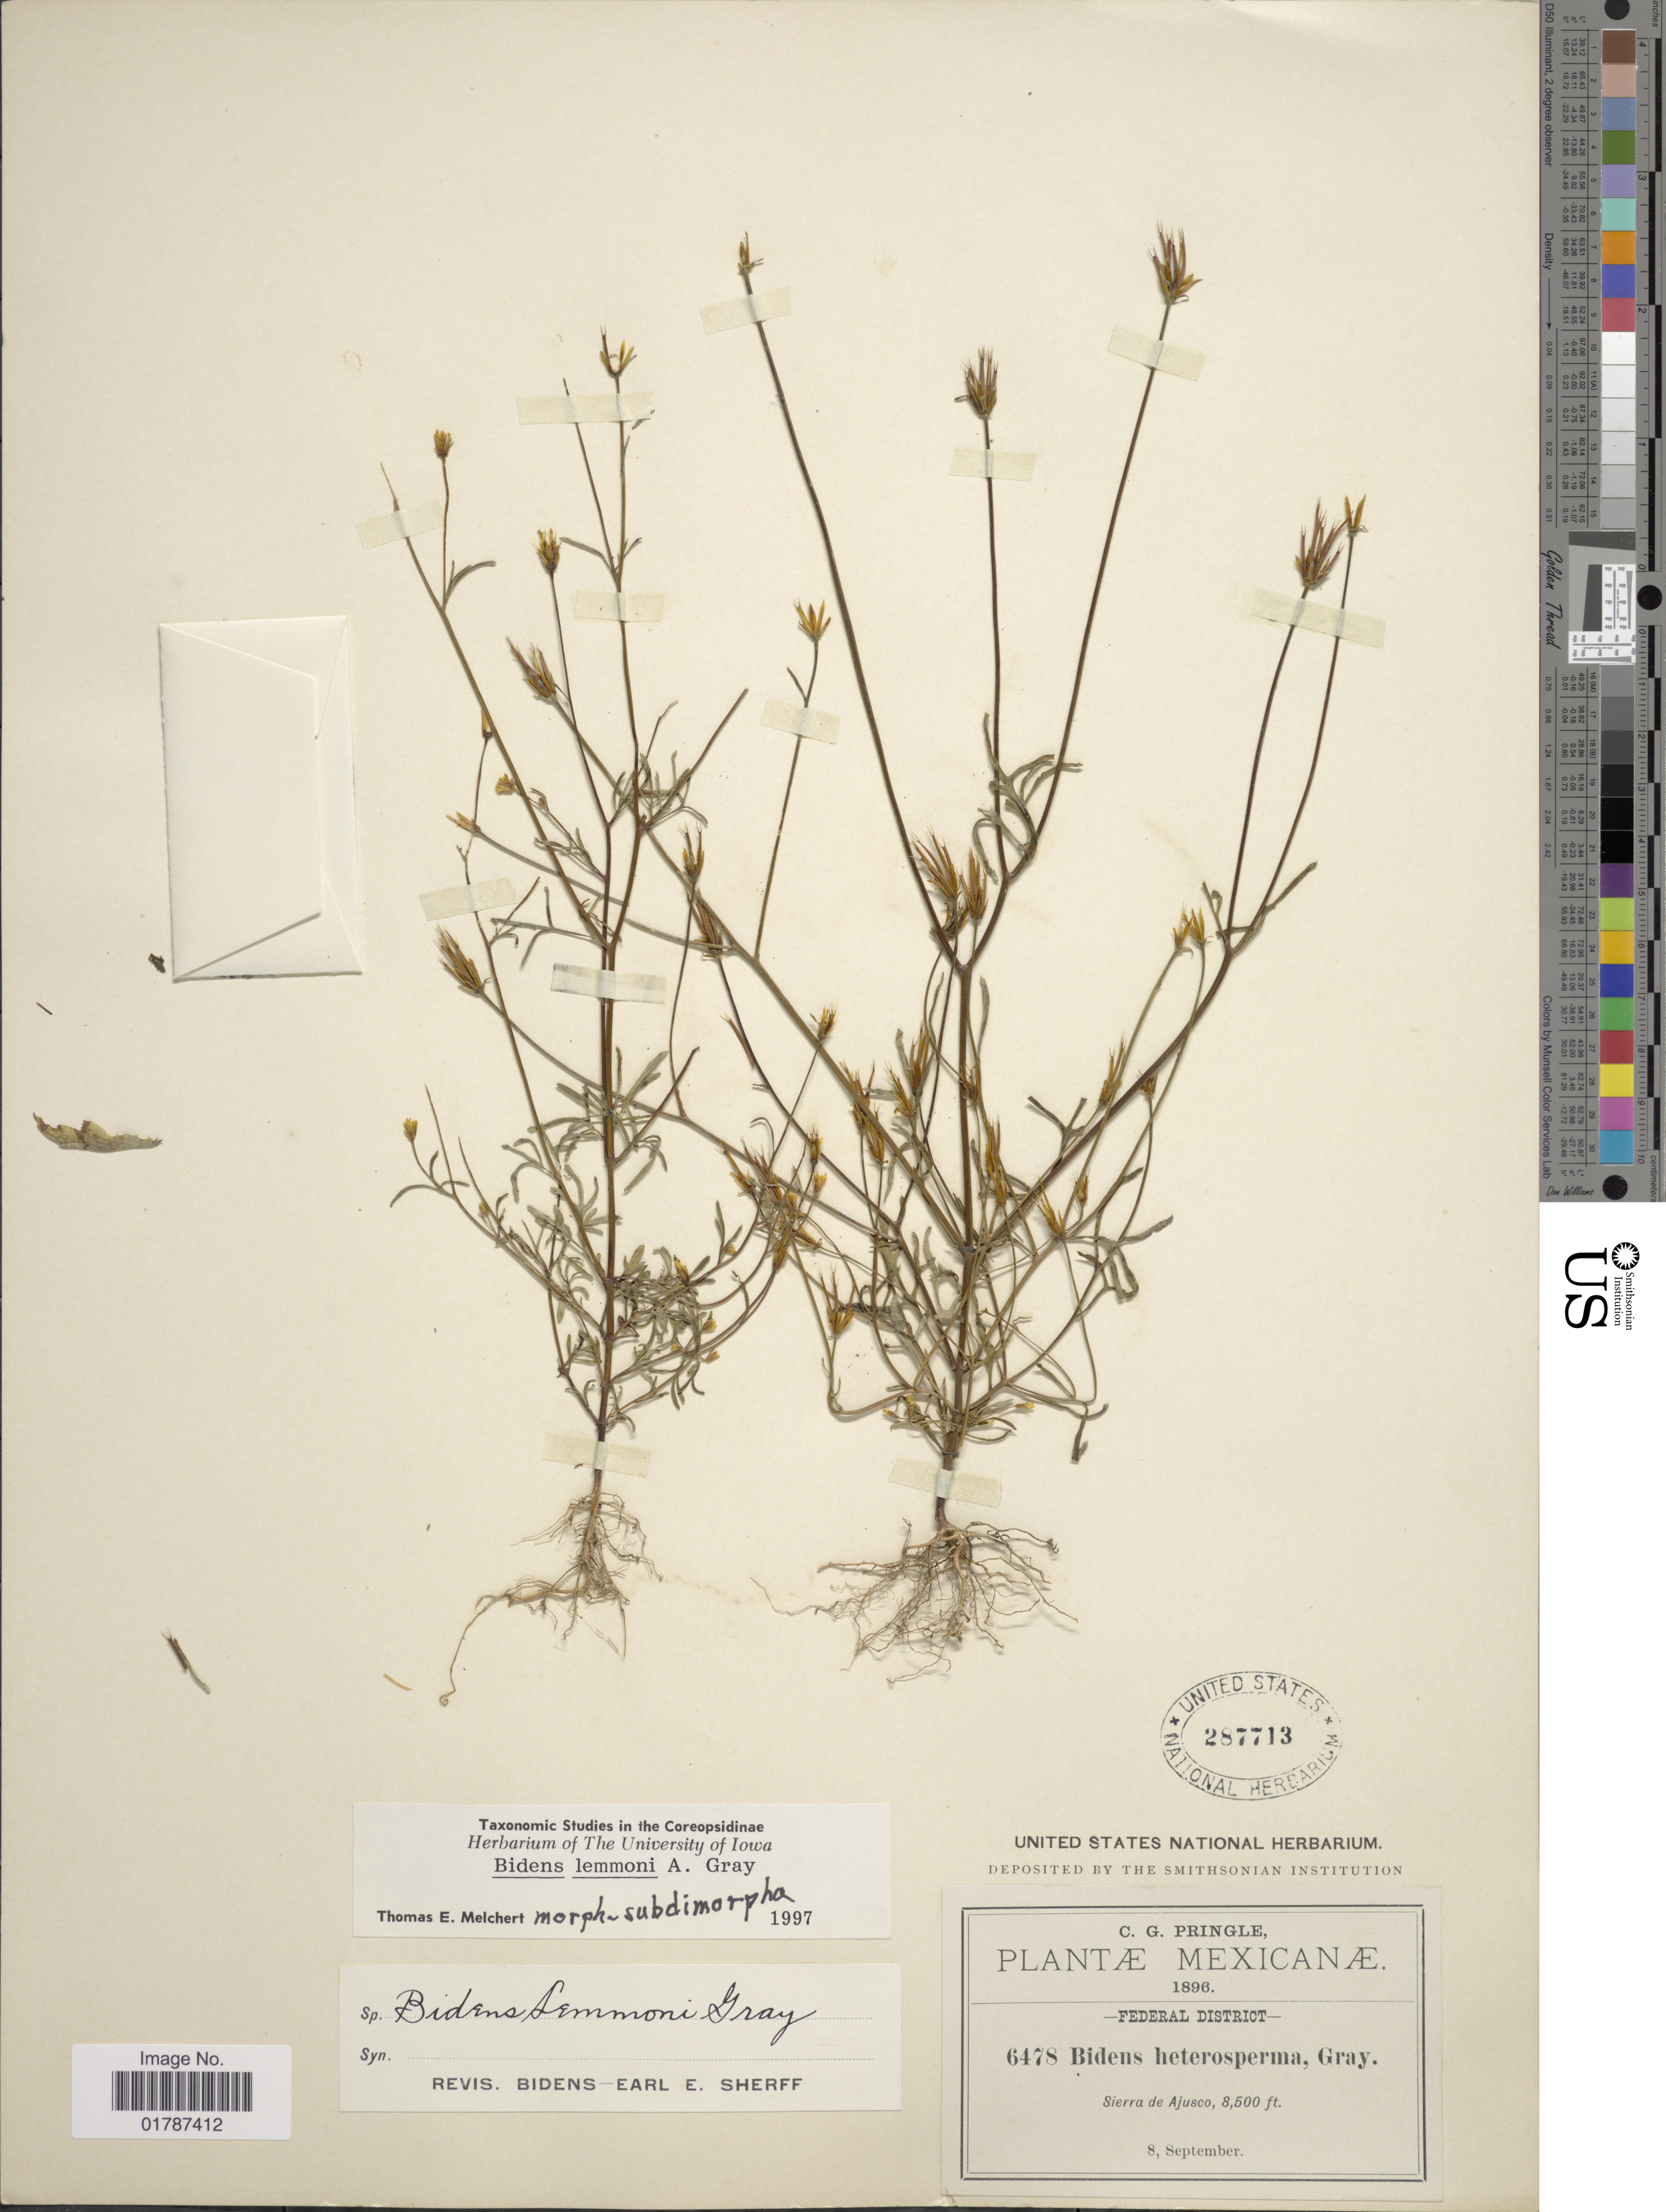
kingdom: Plantae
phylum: Tracheophyta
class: Magnoliopsida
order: Asterales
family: Asteraceae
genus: Bidens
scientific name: Bidens lemmonii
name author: A. Gray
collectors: C. G. Pringle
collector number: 6478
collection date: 1896-09-08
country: Mexico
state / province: Distrito Federal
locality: Federal District, Sierra de Ajusco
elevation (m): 2591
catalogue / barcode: US 287713